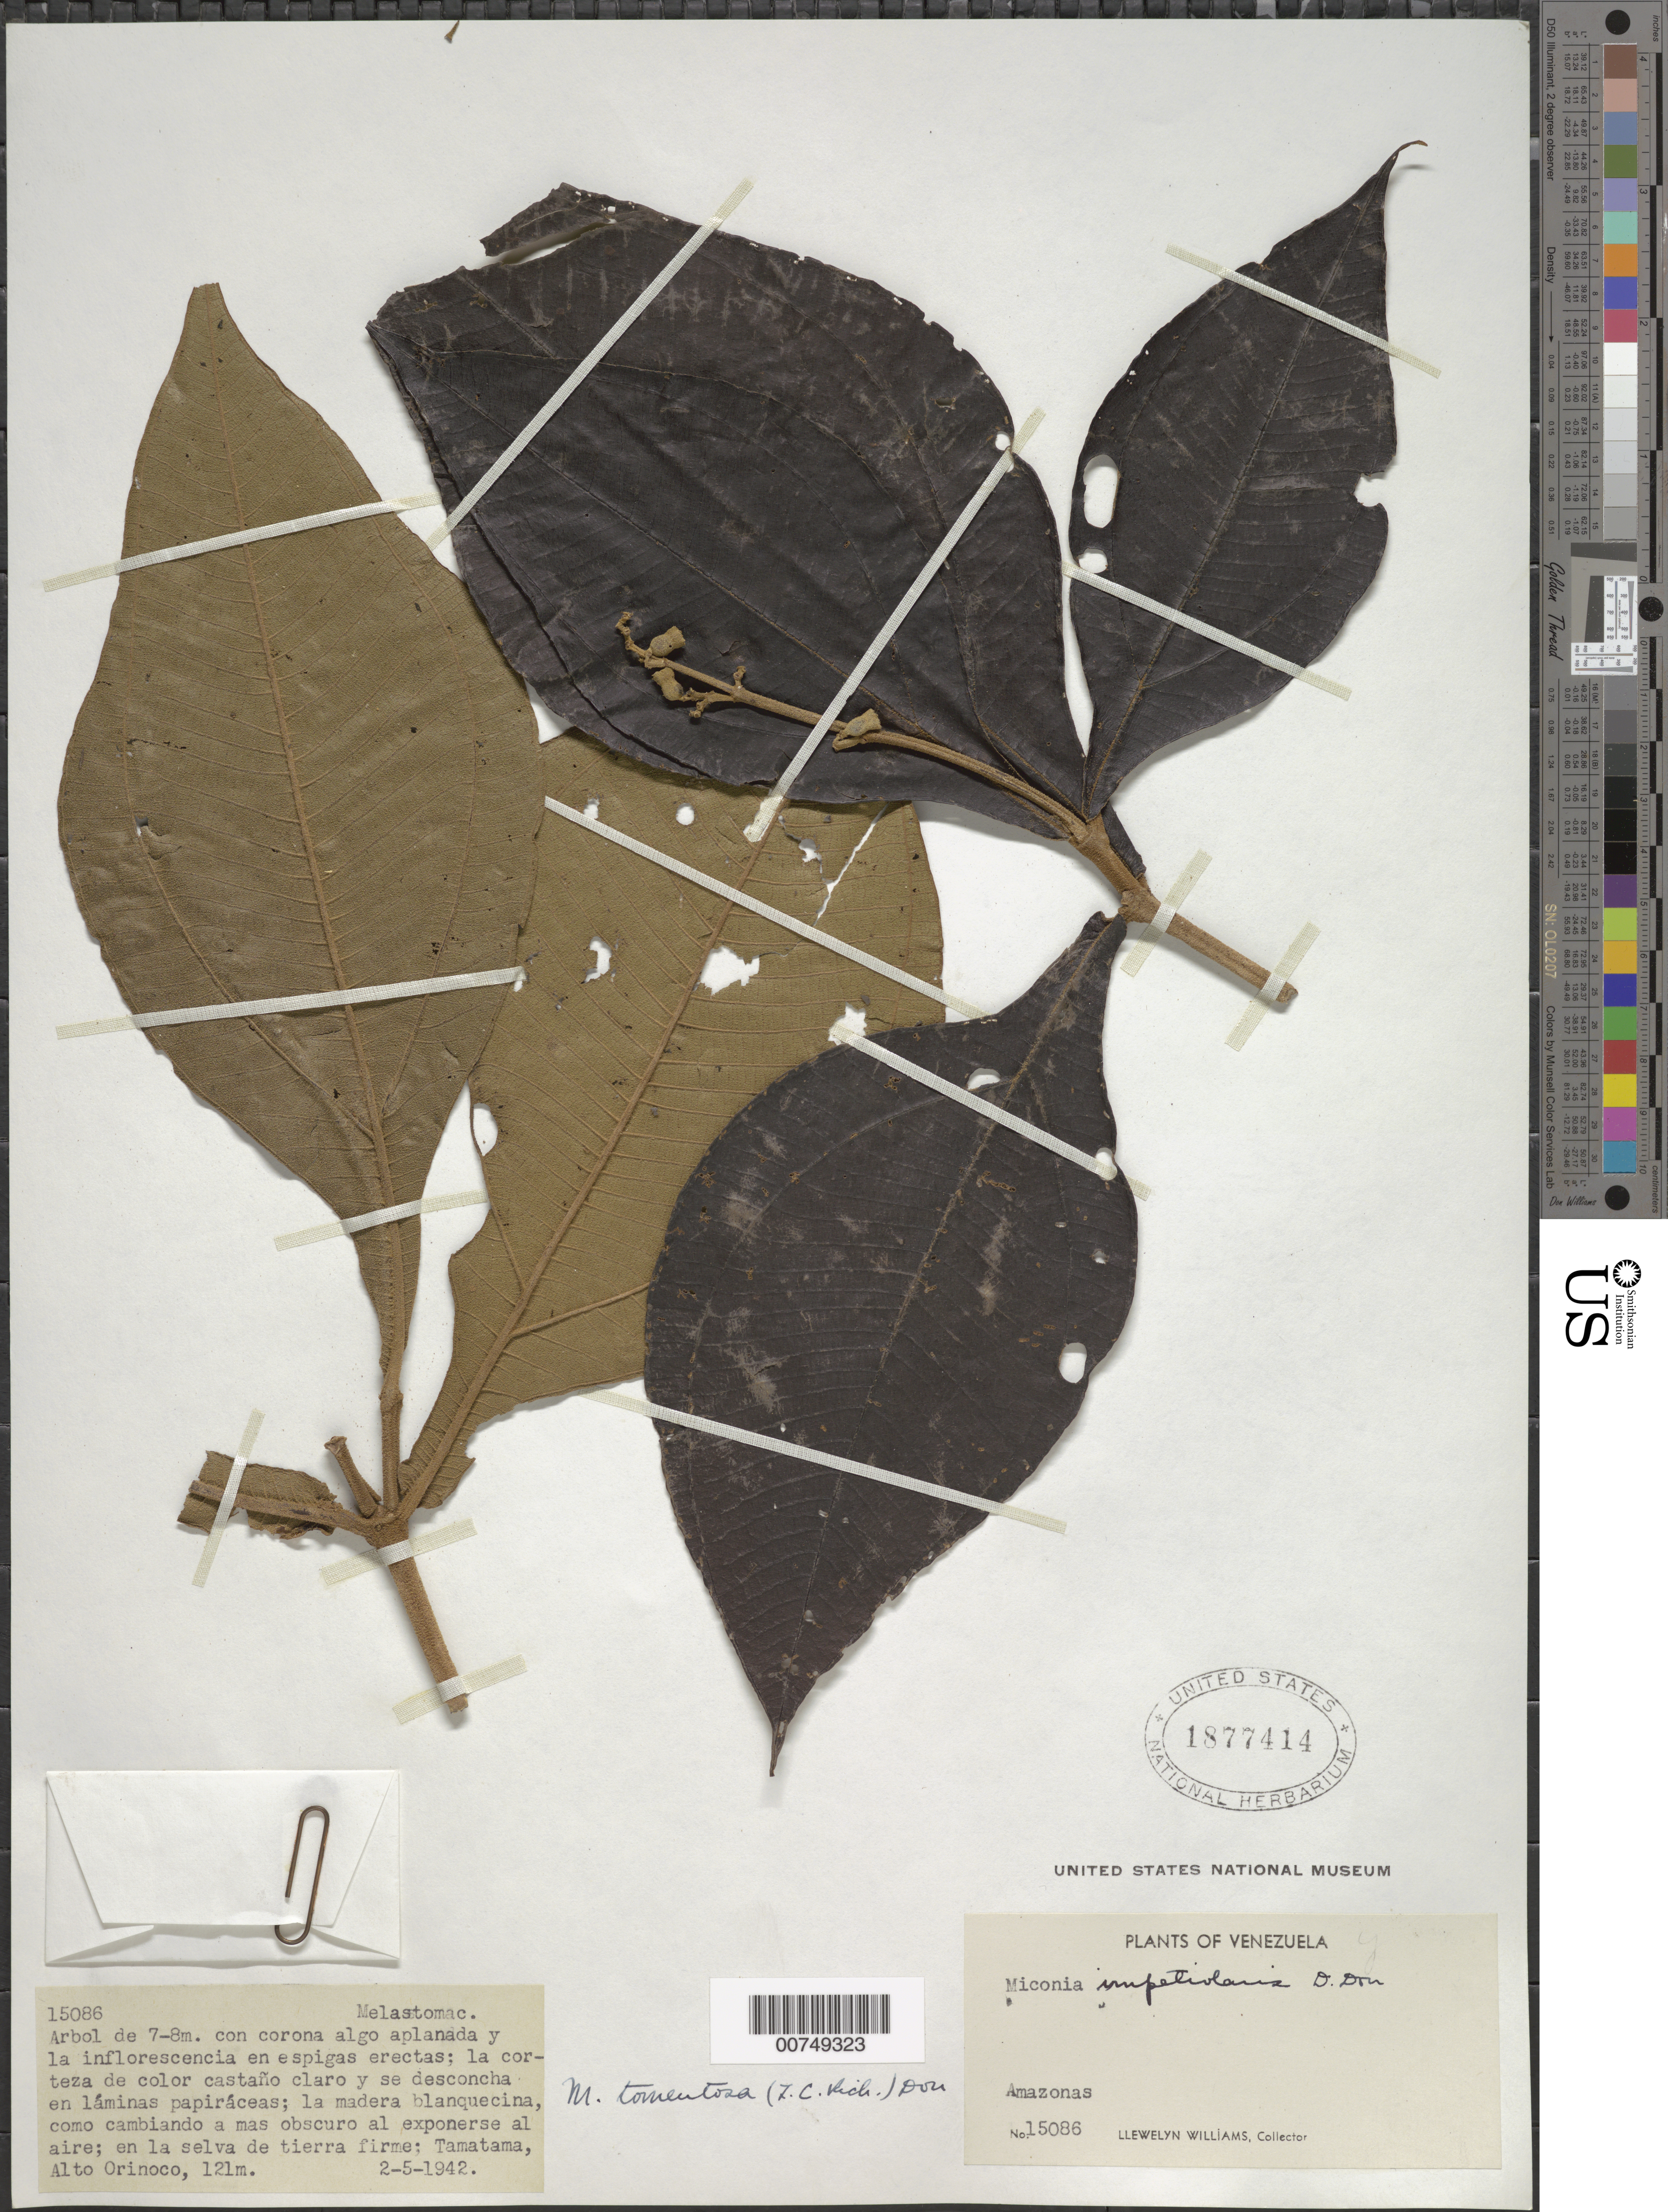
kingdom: Plantae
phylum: Tracheophyta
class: Magnoliopsida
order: Myrtales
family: Melastomataceae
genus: Miconia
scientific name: Miconia tomentosa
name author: (Rich.) D. Don ex DC.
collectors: Ll. Williams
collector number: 15086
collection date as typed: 2-May-42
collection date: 1942-05-02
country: Venezuela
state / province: Amazonas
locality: Tamatama, Río Orinoco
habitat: Selva de tierra firme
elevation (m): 121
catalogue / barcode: US 1877414